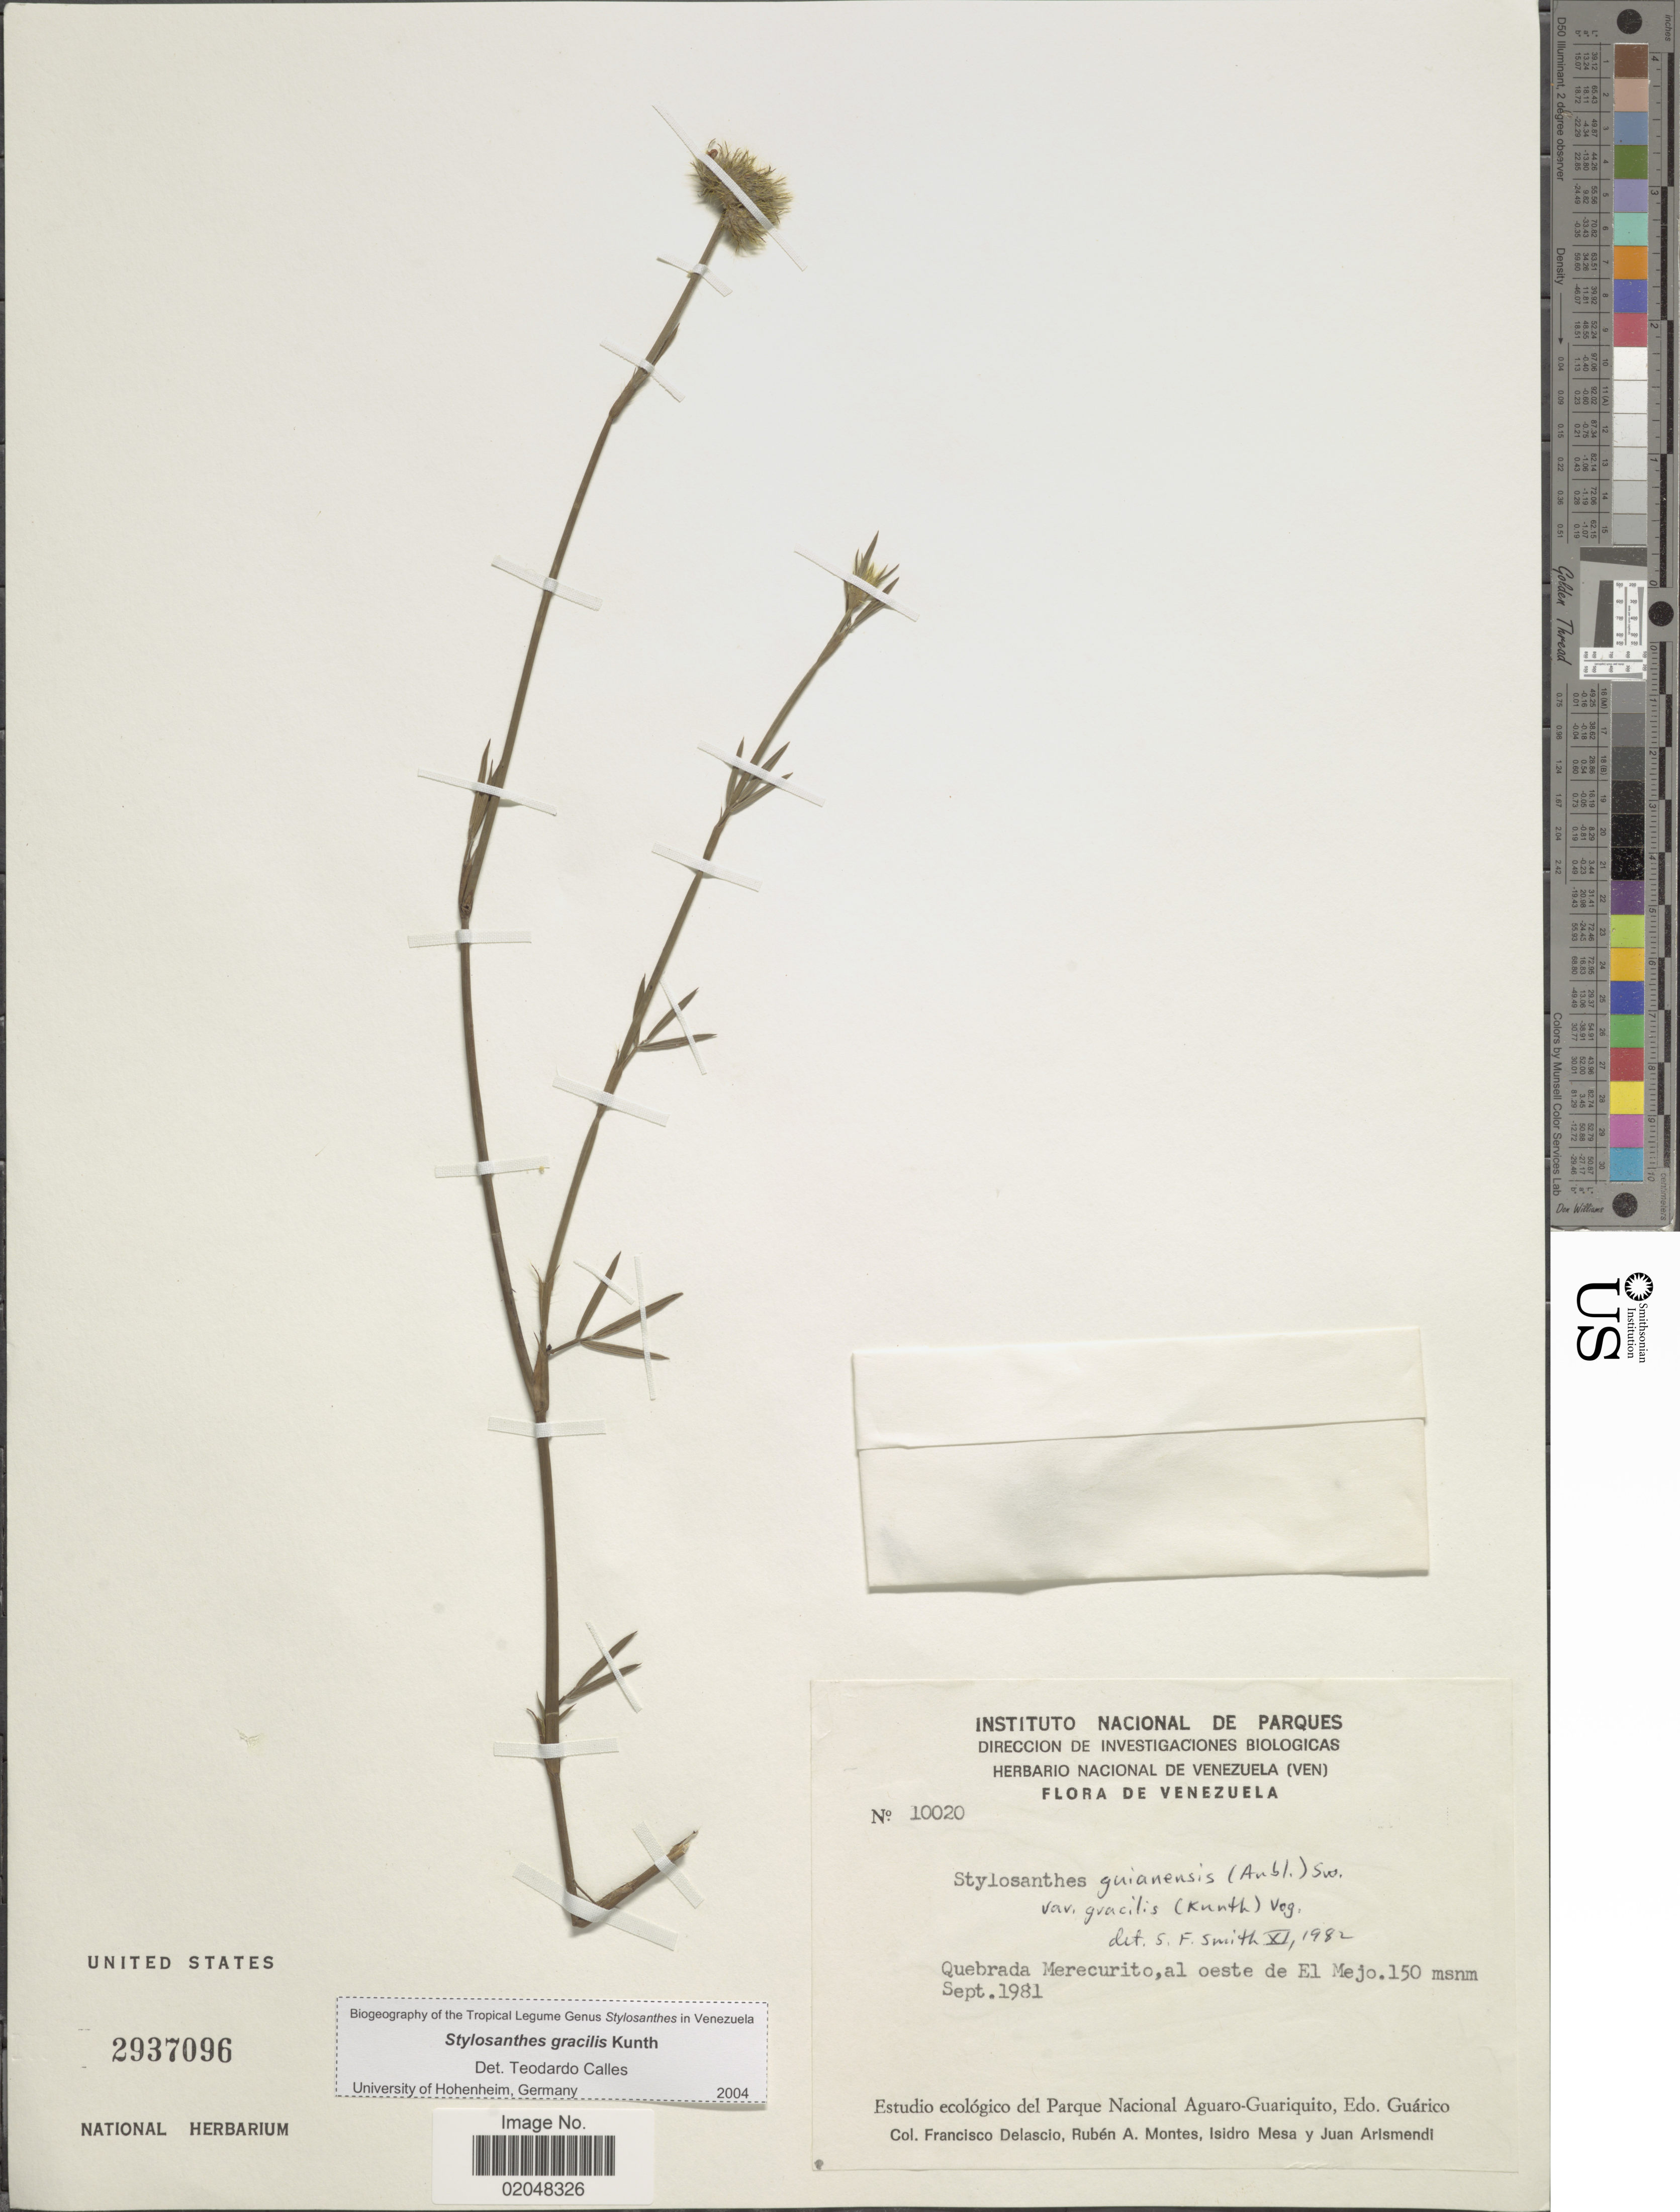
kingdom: Plantae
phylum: Tracheophyta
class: Magnoliopsida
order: Fabales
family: Fabaceae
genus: Stylosanthes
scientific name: Stylosanthes guianensis var. gracilis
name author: (Kunth) Vogel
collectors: F. Delascio C., R. Montes, I. Mesa & J. Arismendi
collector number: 10020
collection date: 1981-09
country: Venezuela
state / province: Guárico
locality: Quebrada Merecurito, al oeste de El Mejo, Estudio ecologico del Parque Aguaro-Guariquito.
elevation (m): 150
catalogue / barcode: US 2937096